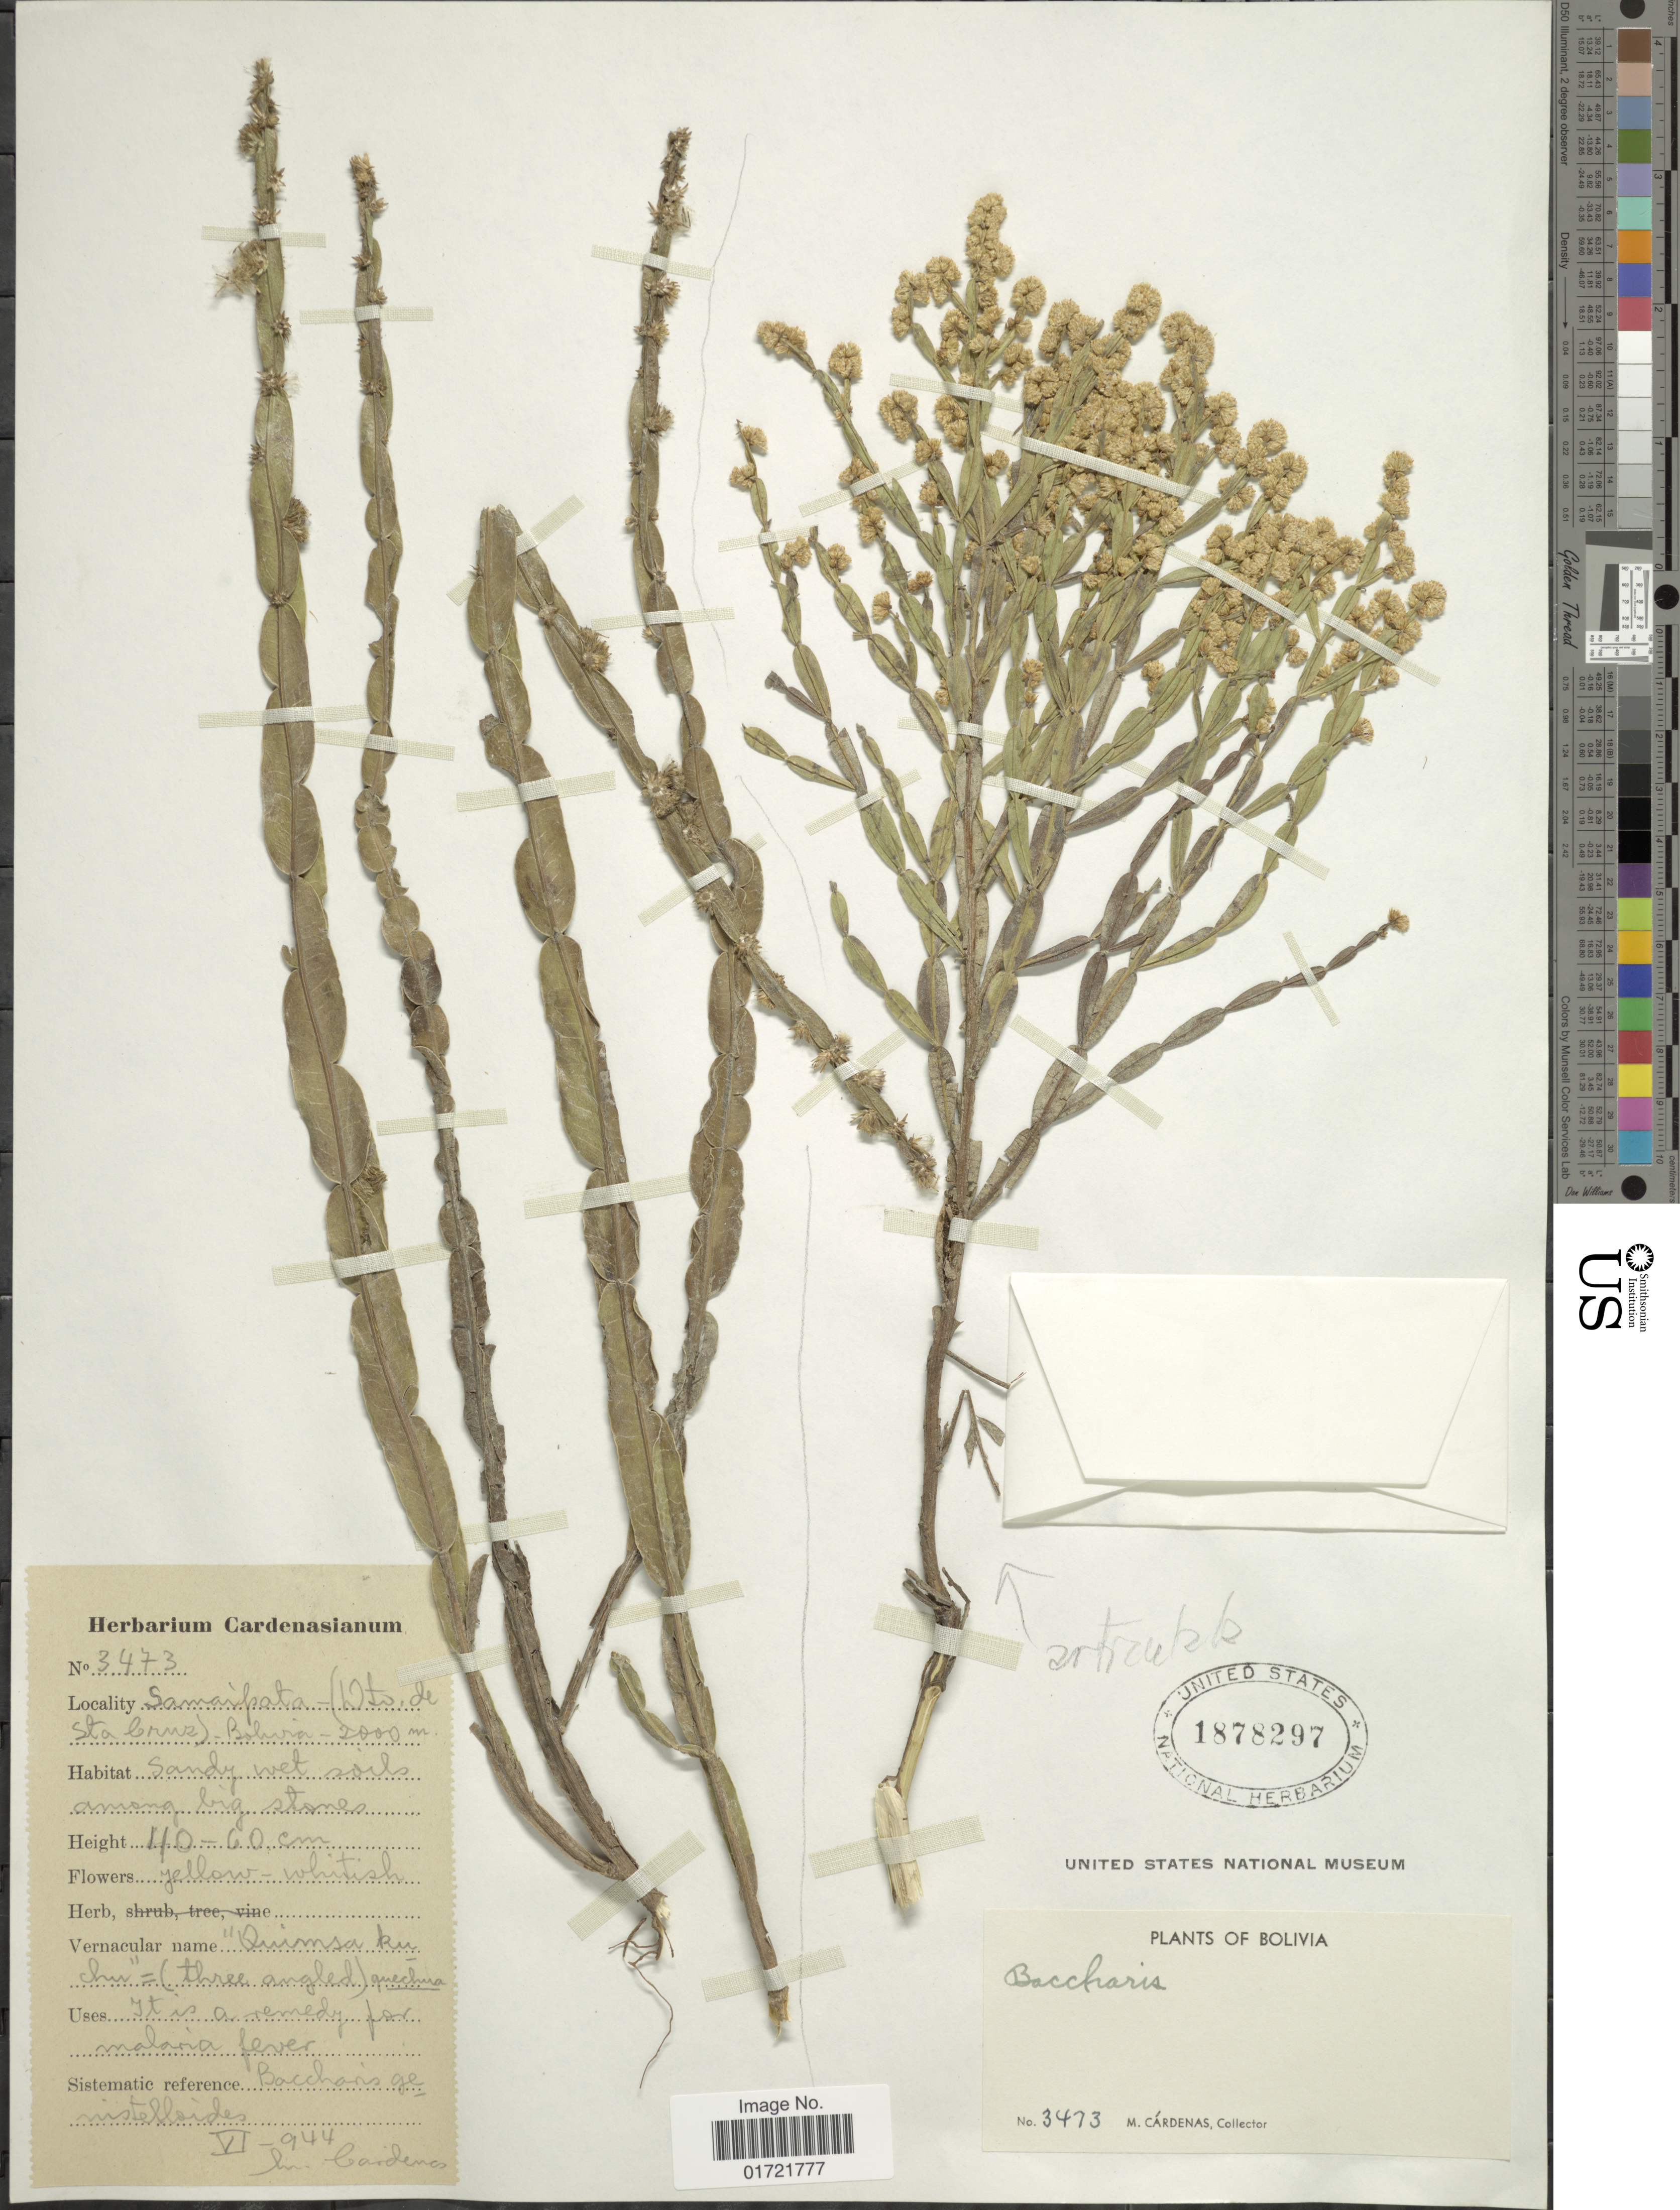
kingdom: Plantae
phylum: Tracheophyta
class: Magnoliopsida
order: Asterales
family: Asteraceae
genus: Baccharis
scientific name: Baccharis articulata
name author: (Lam.) Pers.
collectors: M. Cárdenas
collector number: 3473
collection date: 1944-06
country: Bolivia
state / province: Santa Cruz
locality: Samaipata (Dto. de Sta Cruz)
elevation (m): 2000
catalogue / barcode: US 1878297